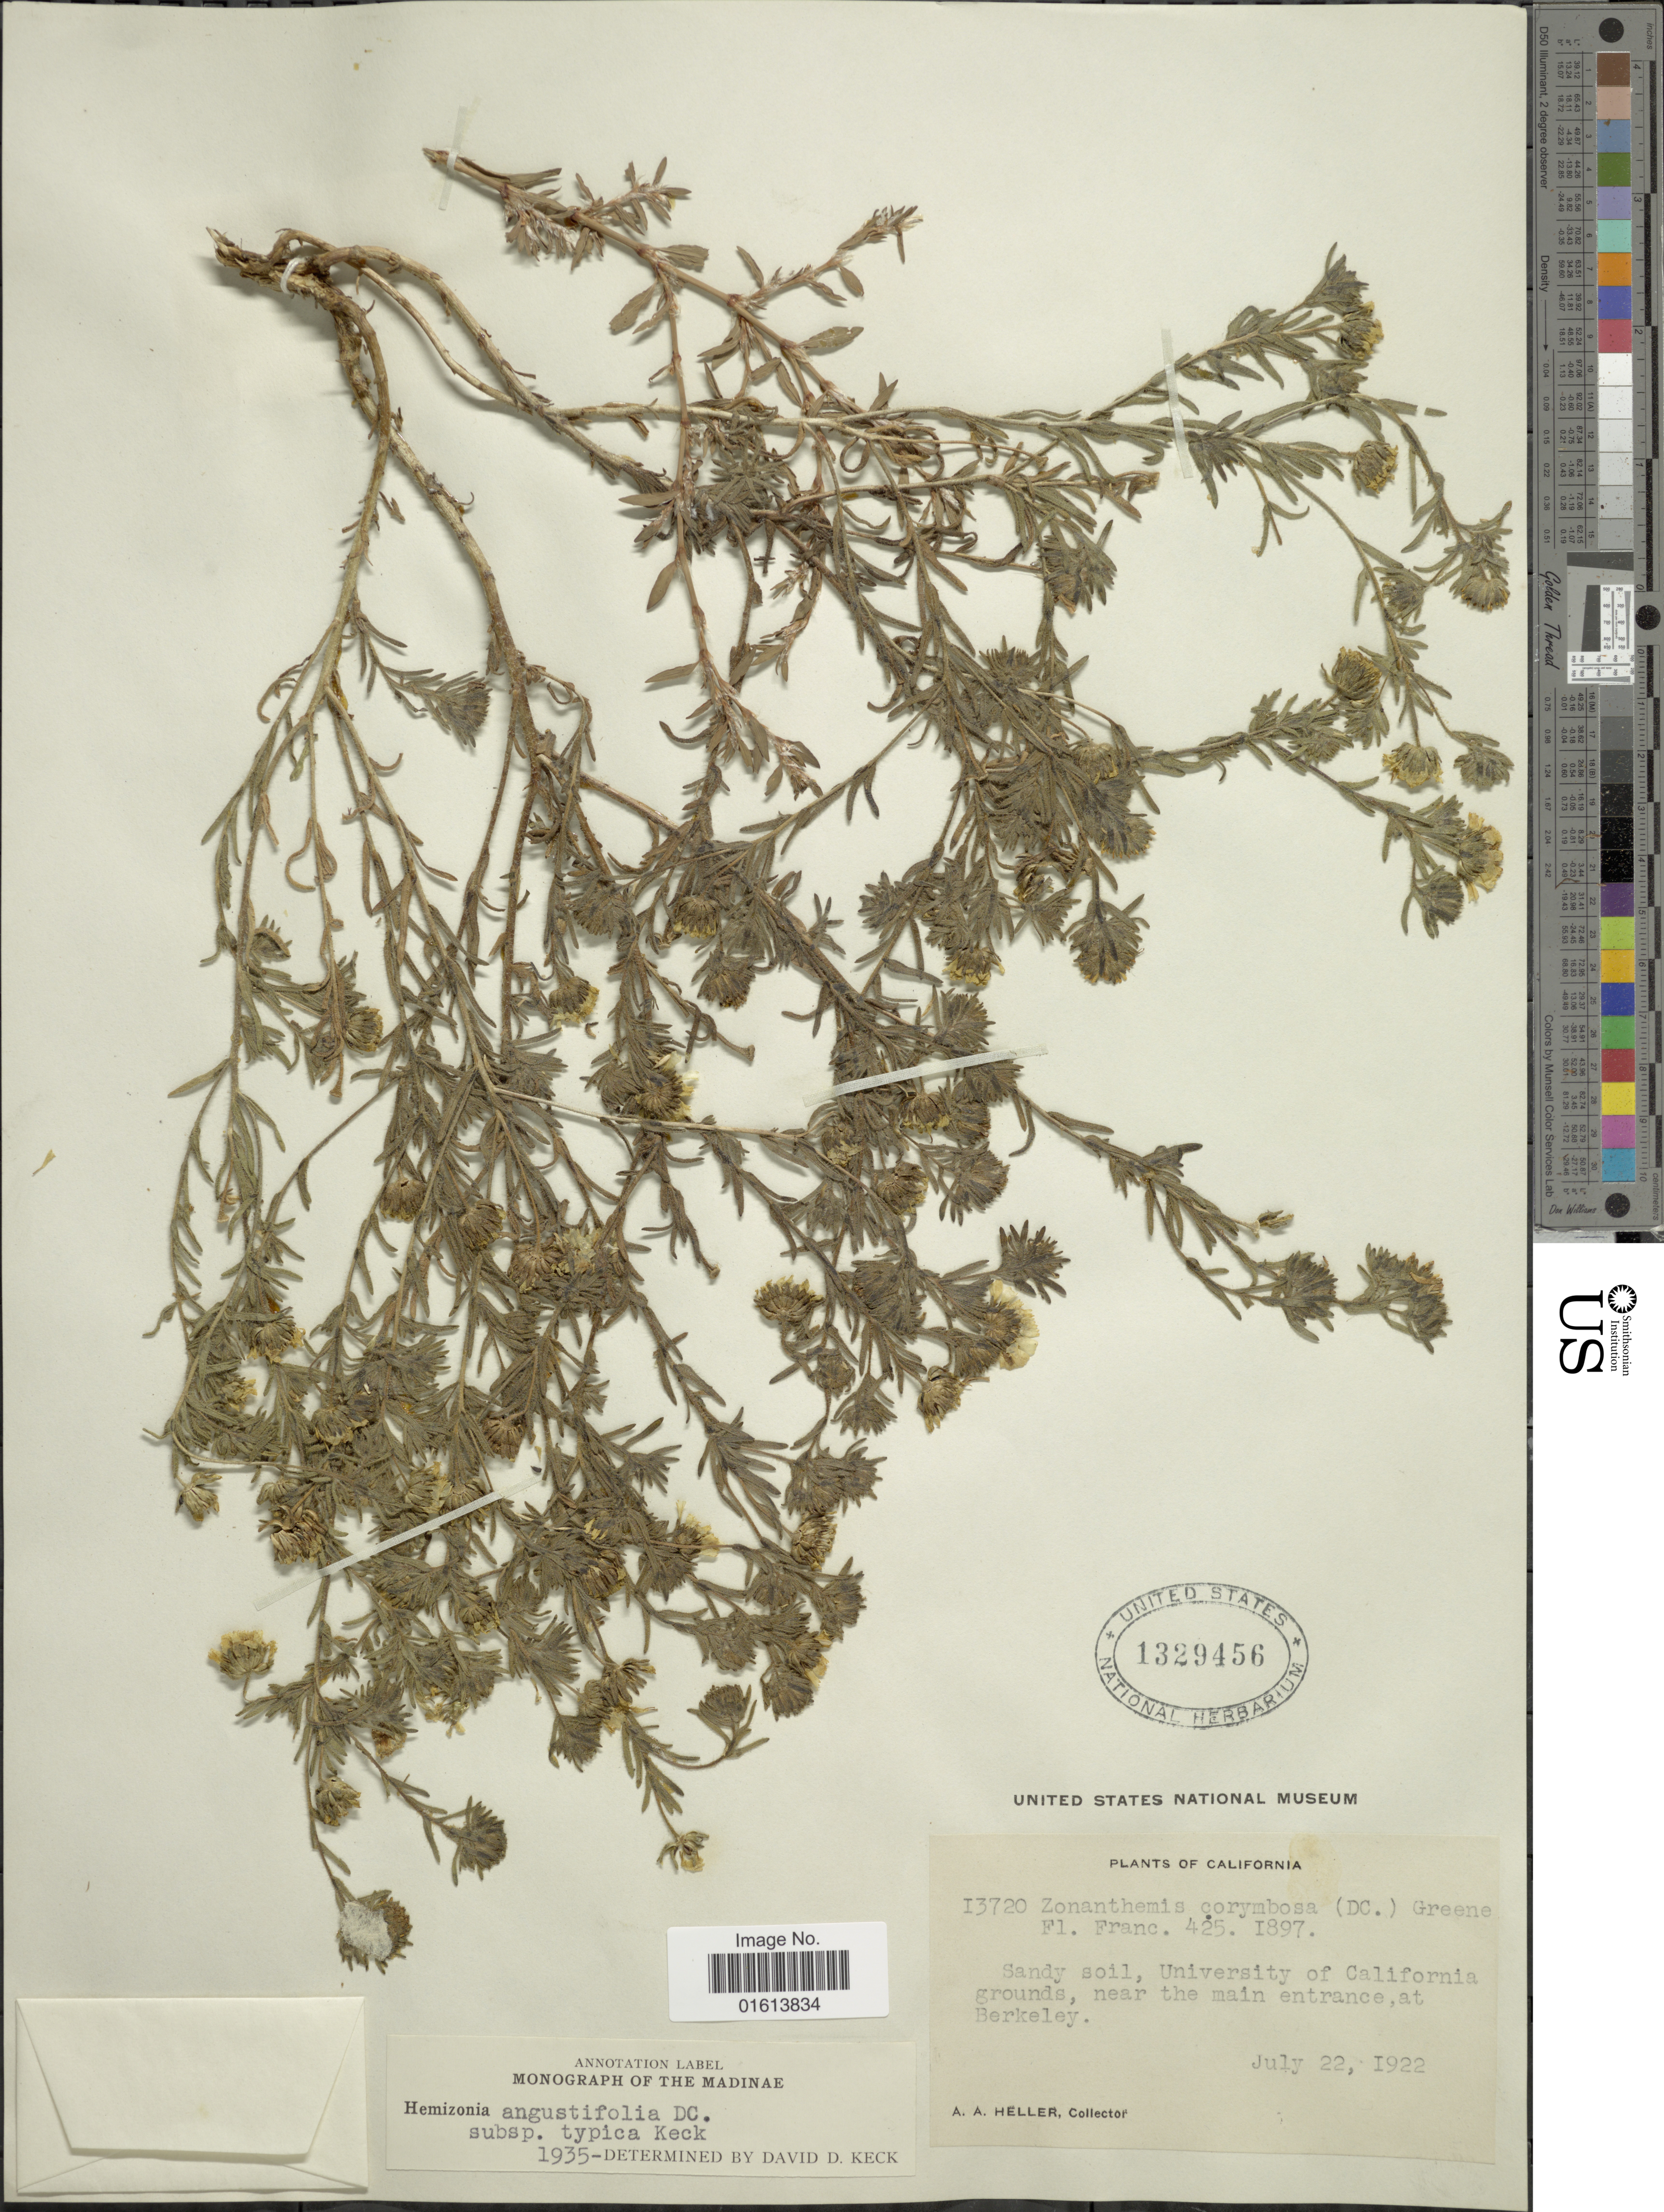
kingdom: Plantae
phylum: Tracheophyta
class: Magnoliopsida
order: Asterales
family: Asteraceae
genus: Deinandra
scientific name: Deinandra corymbosa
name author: (DC.) B.G. Baldwin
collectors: A. A. Heller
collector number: I3720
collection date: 1922-07-22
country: United States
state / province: California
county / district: Alameda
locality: California. Sandy soil, University of California grounds, near main entrance, at Berkeley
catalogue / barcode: US 1329456